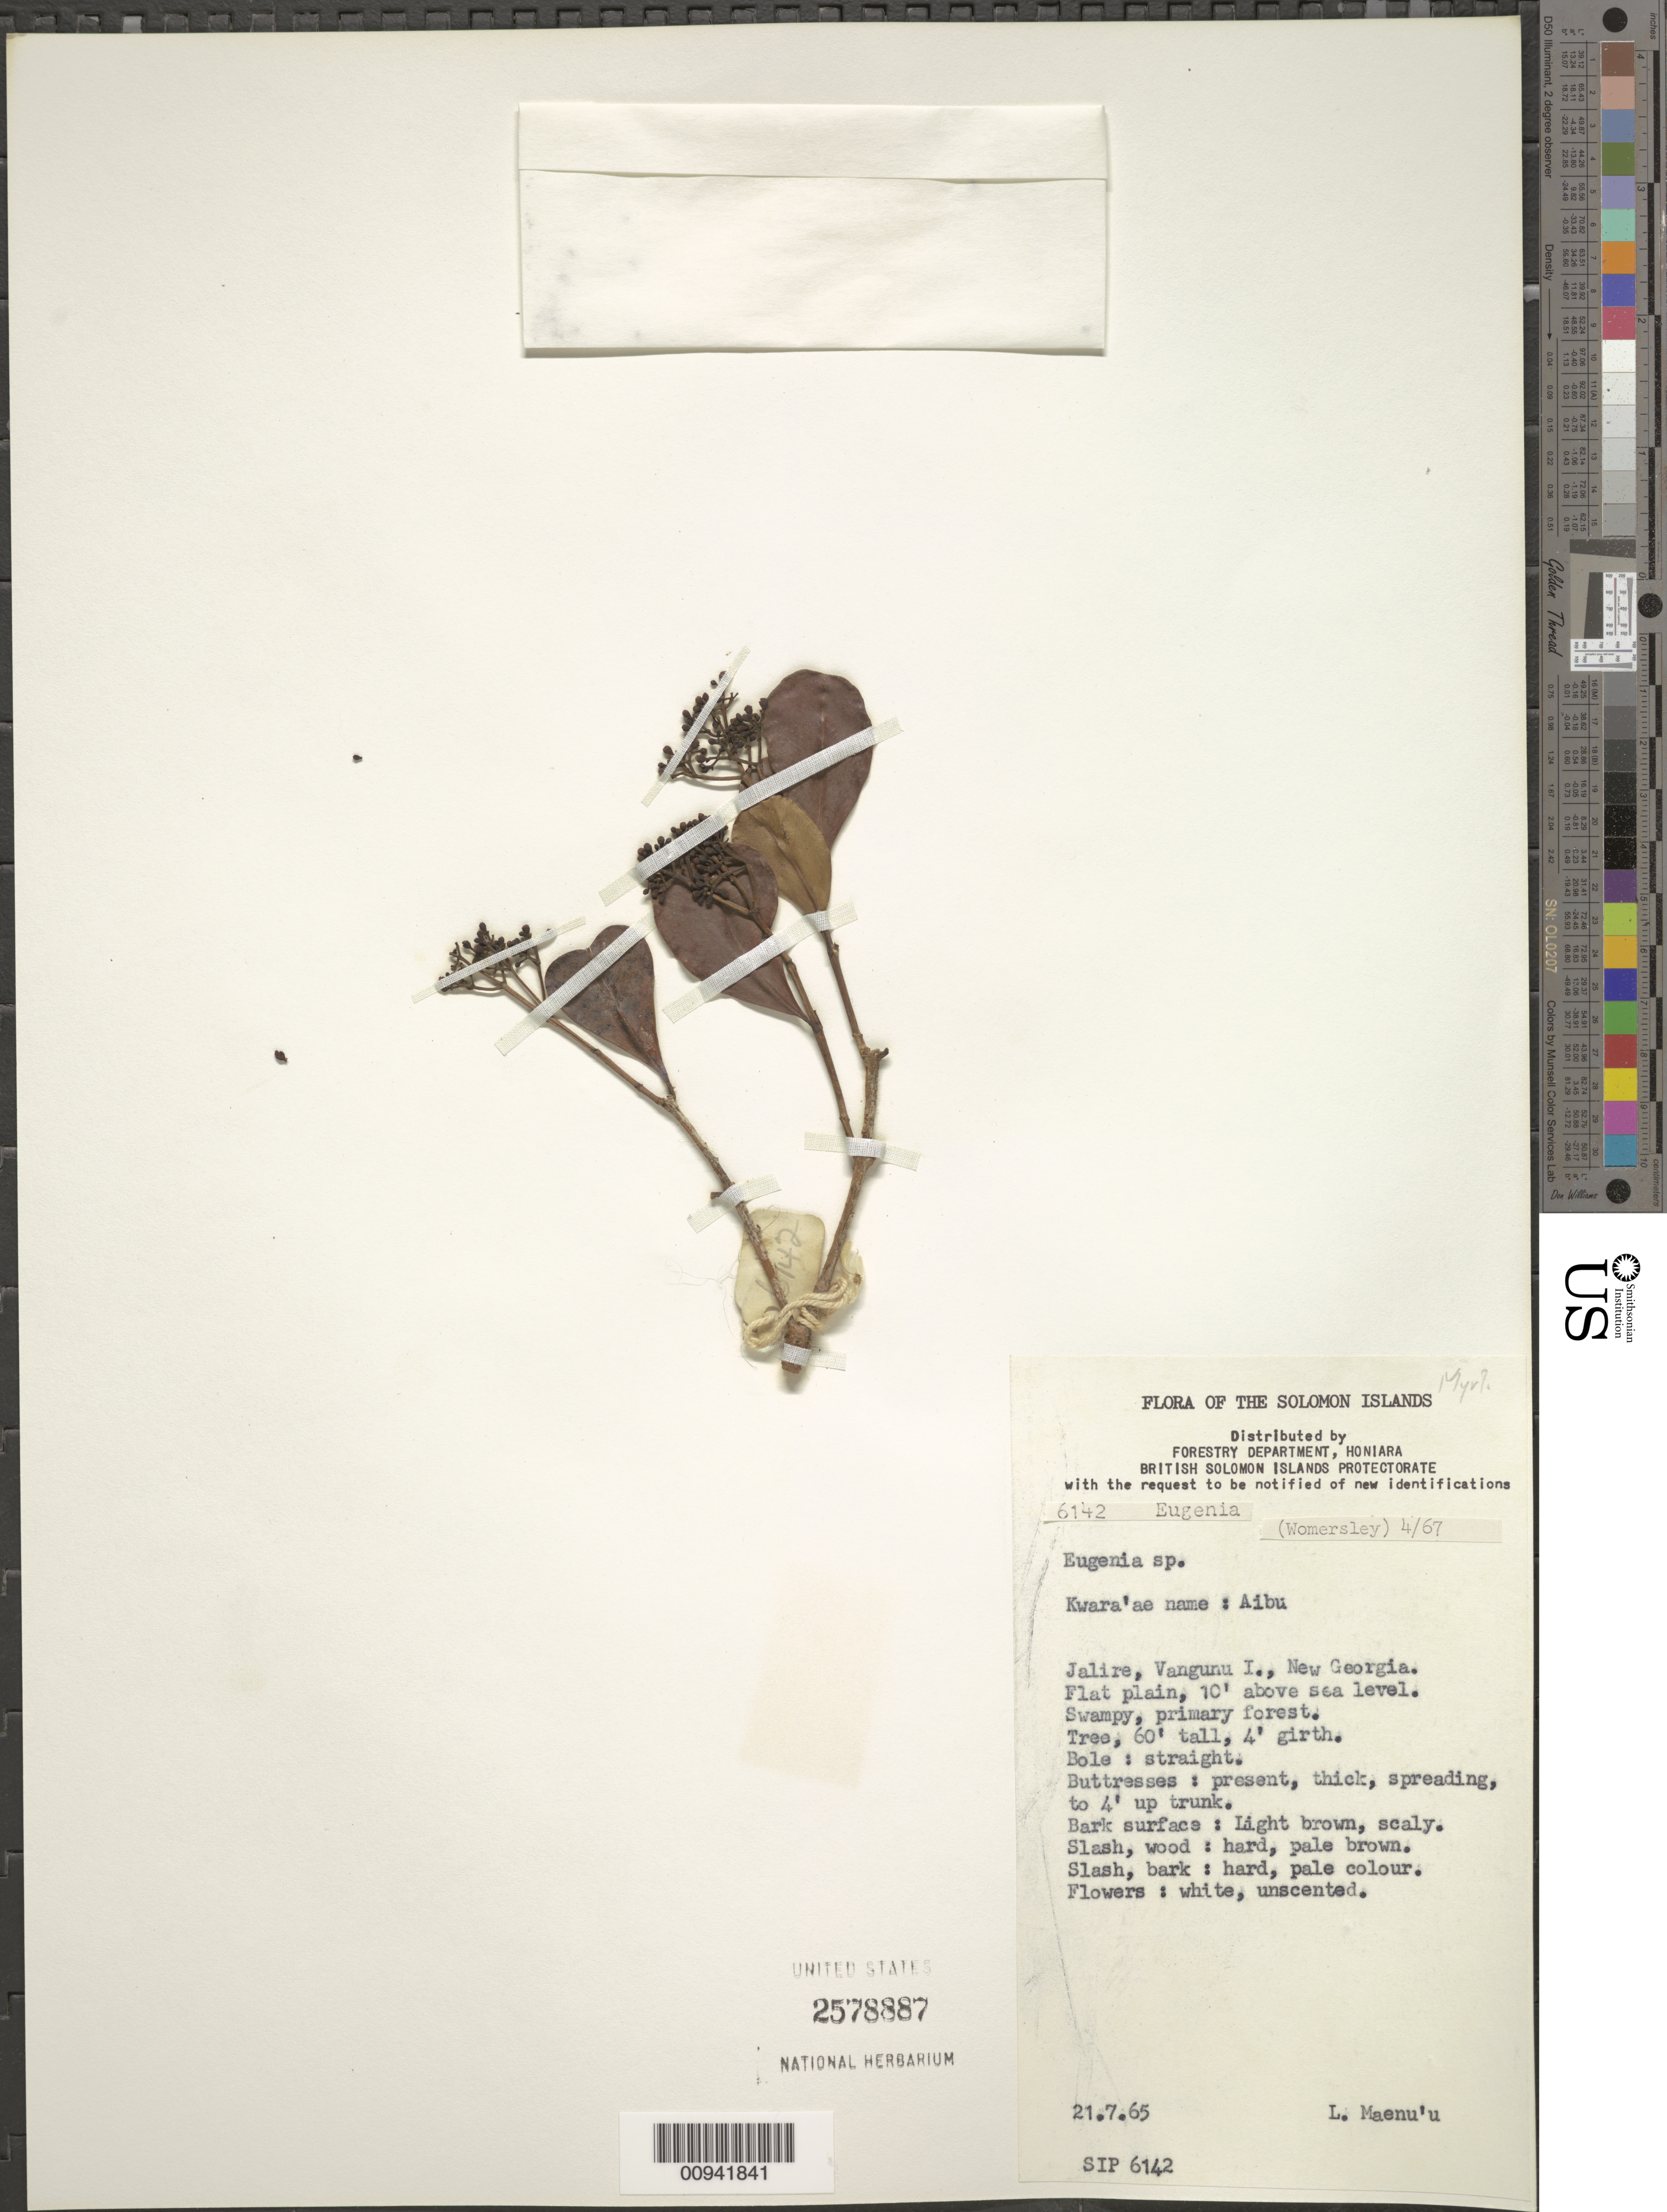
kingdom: Plantae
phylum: Tracheophyta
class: Magnoliopsida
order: Myrtales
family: Myrtaceae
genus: Syzygium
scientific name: Syzygium effusum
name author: (A. Gray) K. Müller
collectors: L. Maenu'u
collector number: BSIP 6142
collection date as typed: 21 Jul 1965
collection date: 1965-07-21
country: Solomon Islands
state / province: Western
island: Vangunu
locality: Jalire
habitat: Flat plain, swampy, primary forest.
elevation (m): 3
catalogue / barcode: US 2578887